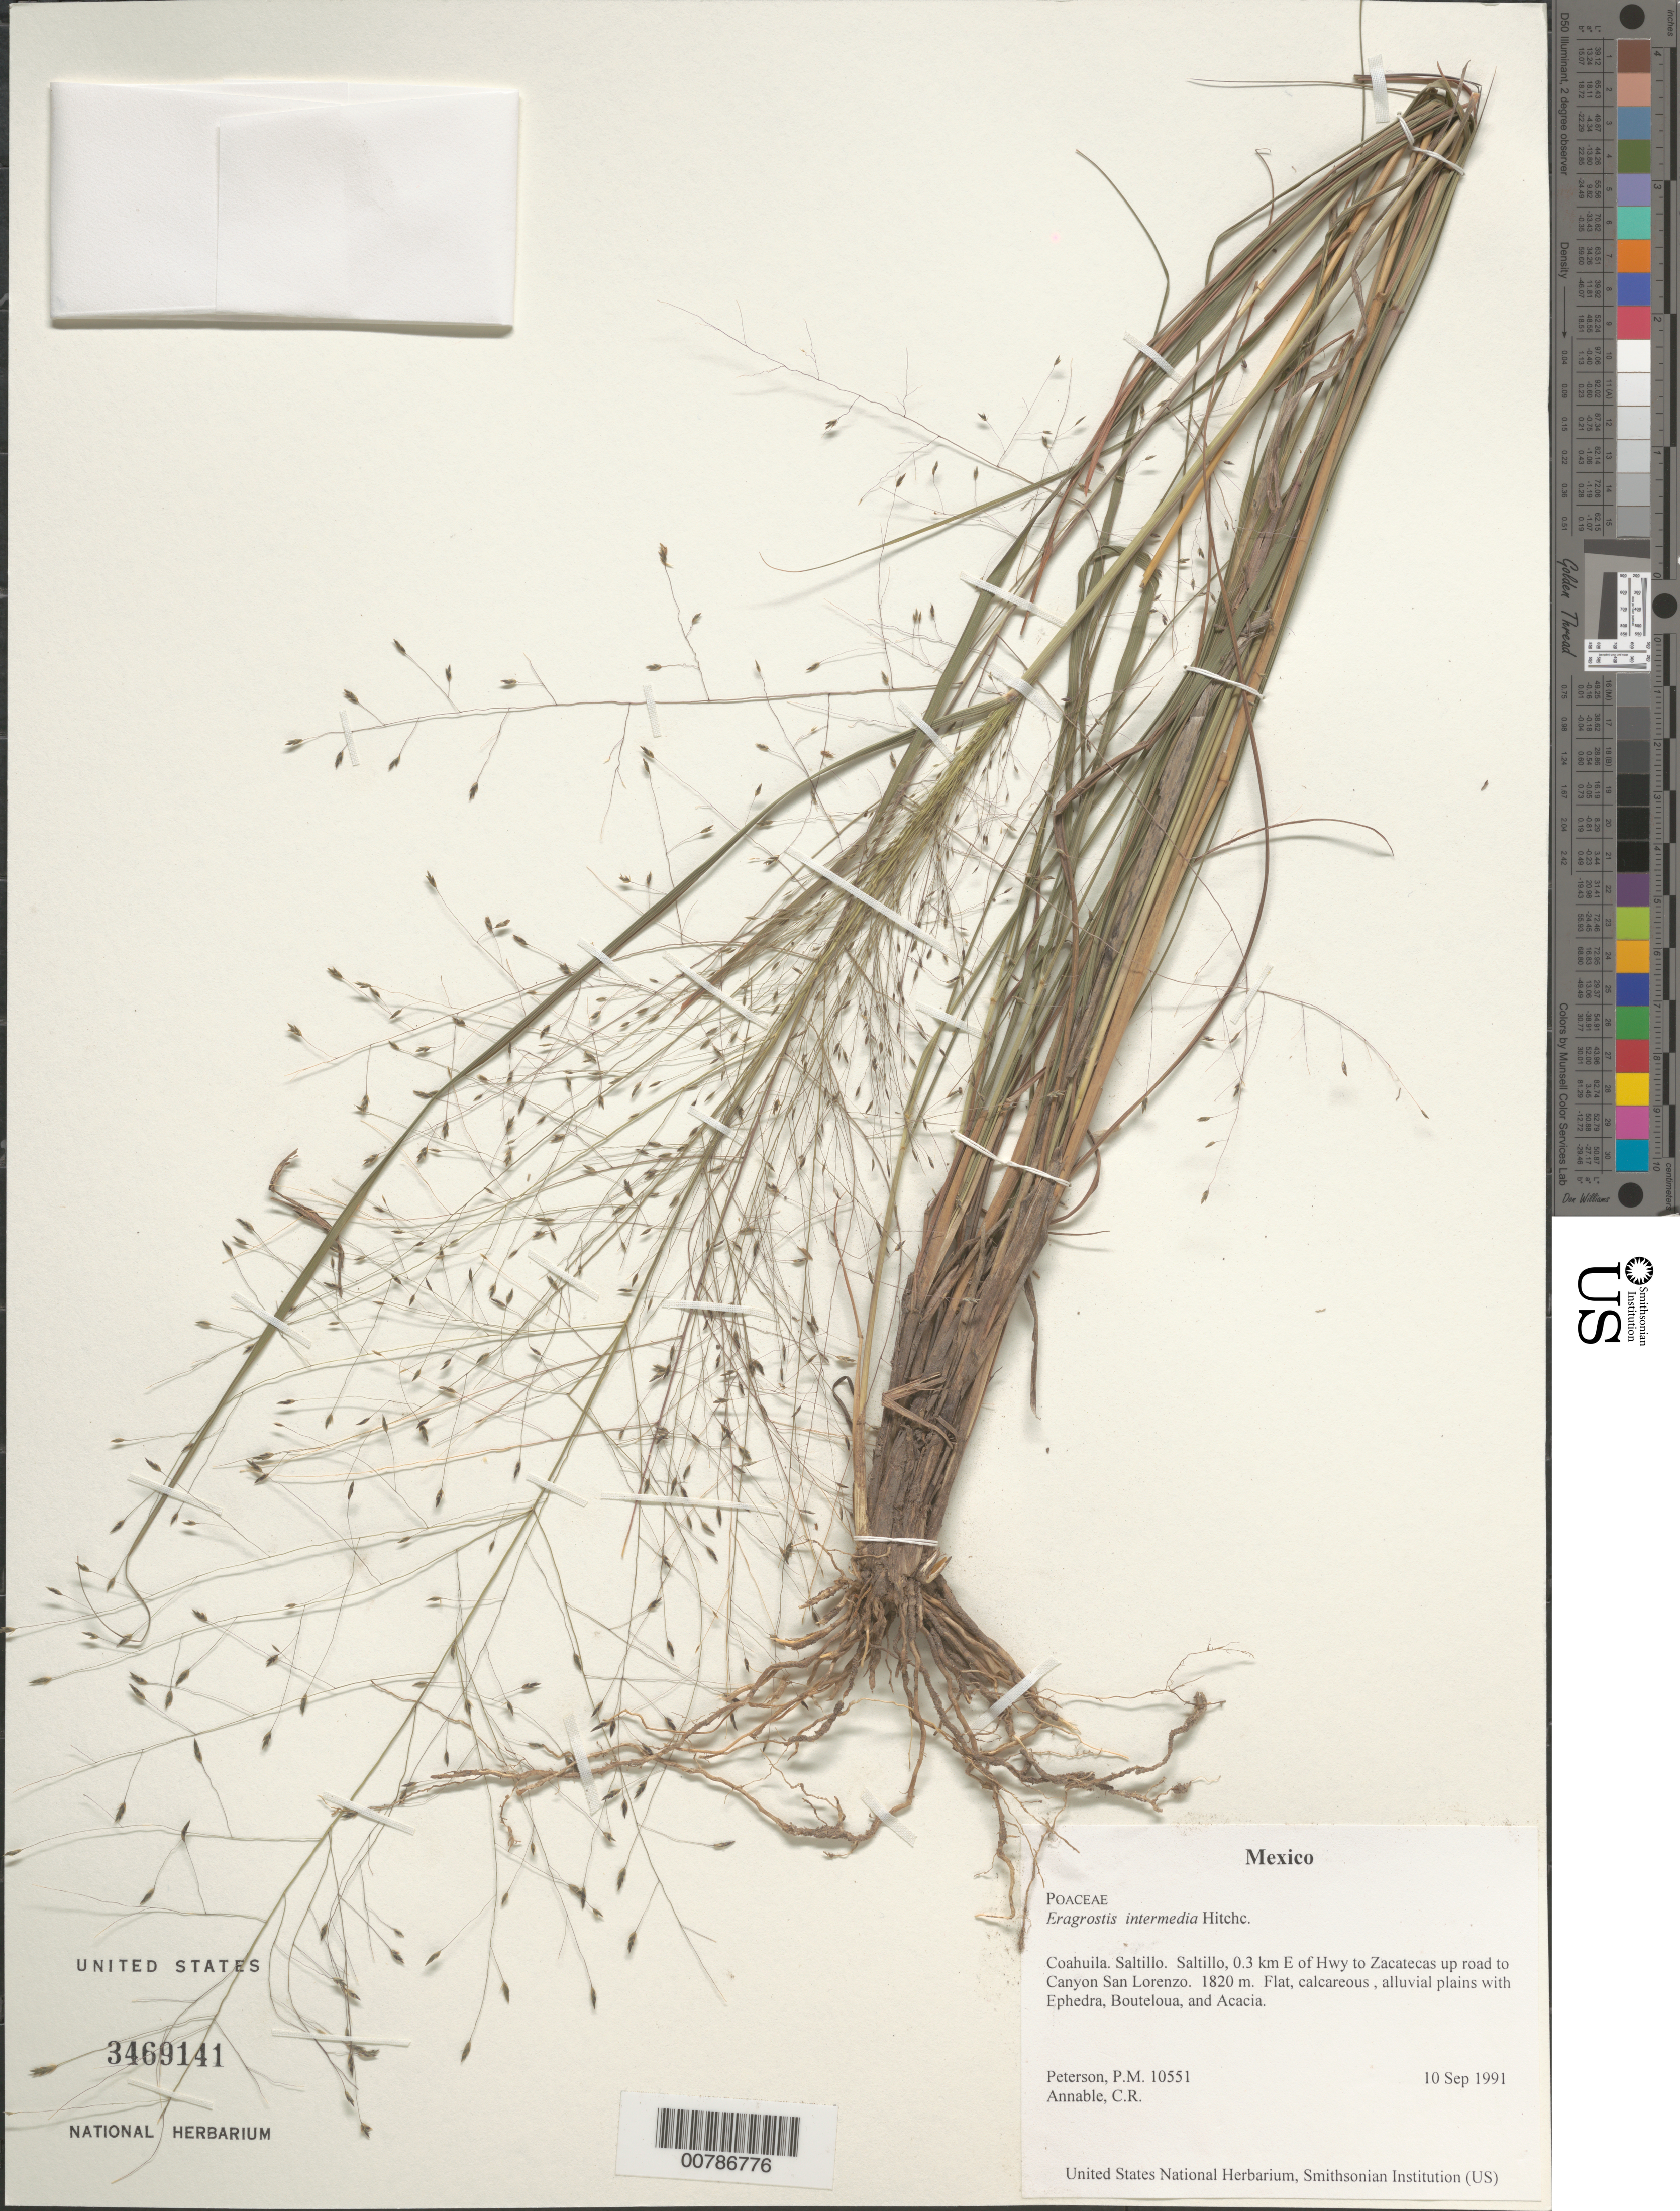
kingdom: Plantae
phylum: Tracheophyta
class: Liliopsida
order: Poales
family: Poaceae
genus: Eragrostis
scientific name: Eragrostis intermedia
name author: Hitchc.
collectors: P. M. Peterson & C. R. Annable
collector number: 10551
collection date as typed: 10 Sep 1991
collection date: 1991-09-10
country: Mexico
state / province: Coahuila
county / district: Saltillo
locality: Saltillo, 0.3 km E of Hwy to Zacatecas up road to Canyon San Lorenzo.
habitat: Flat, calcareous , alluvial plains with Ephedra, Bouteloua, and Acacia.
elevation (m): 1820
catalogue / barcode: US 3469141